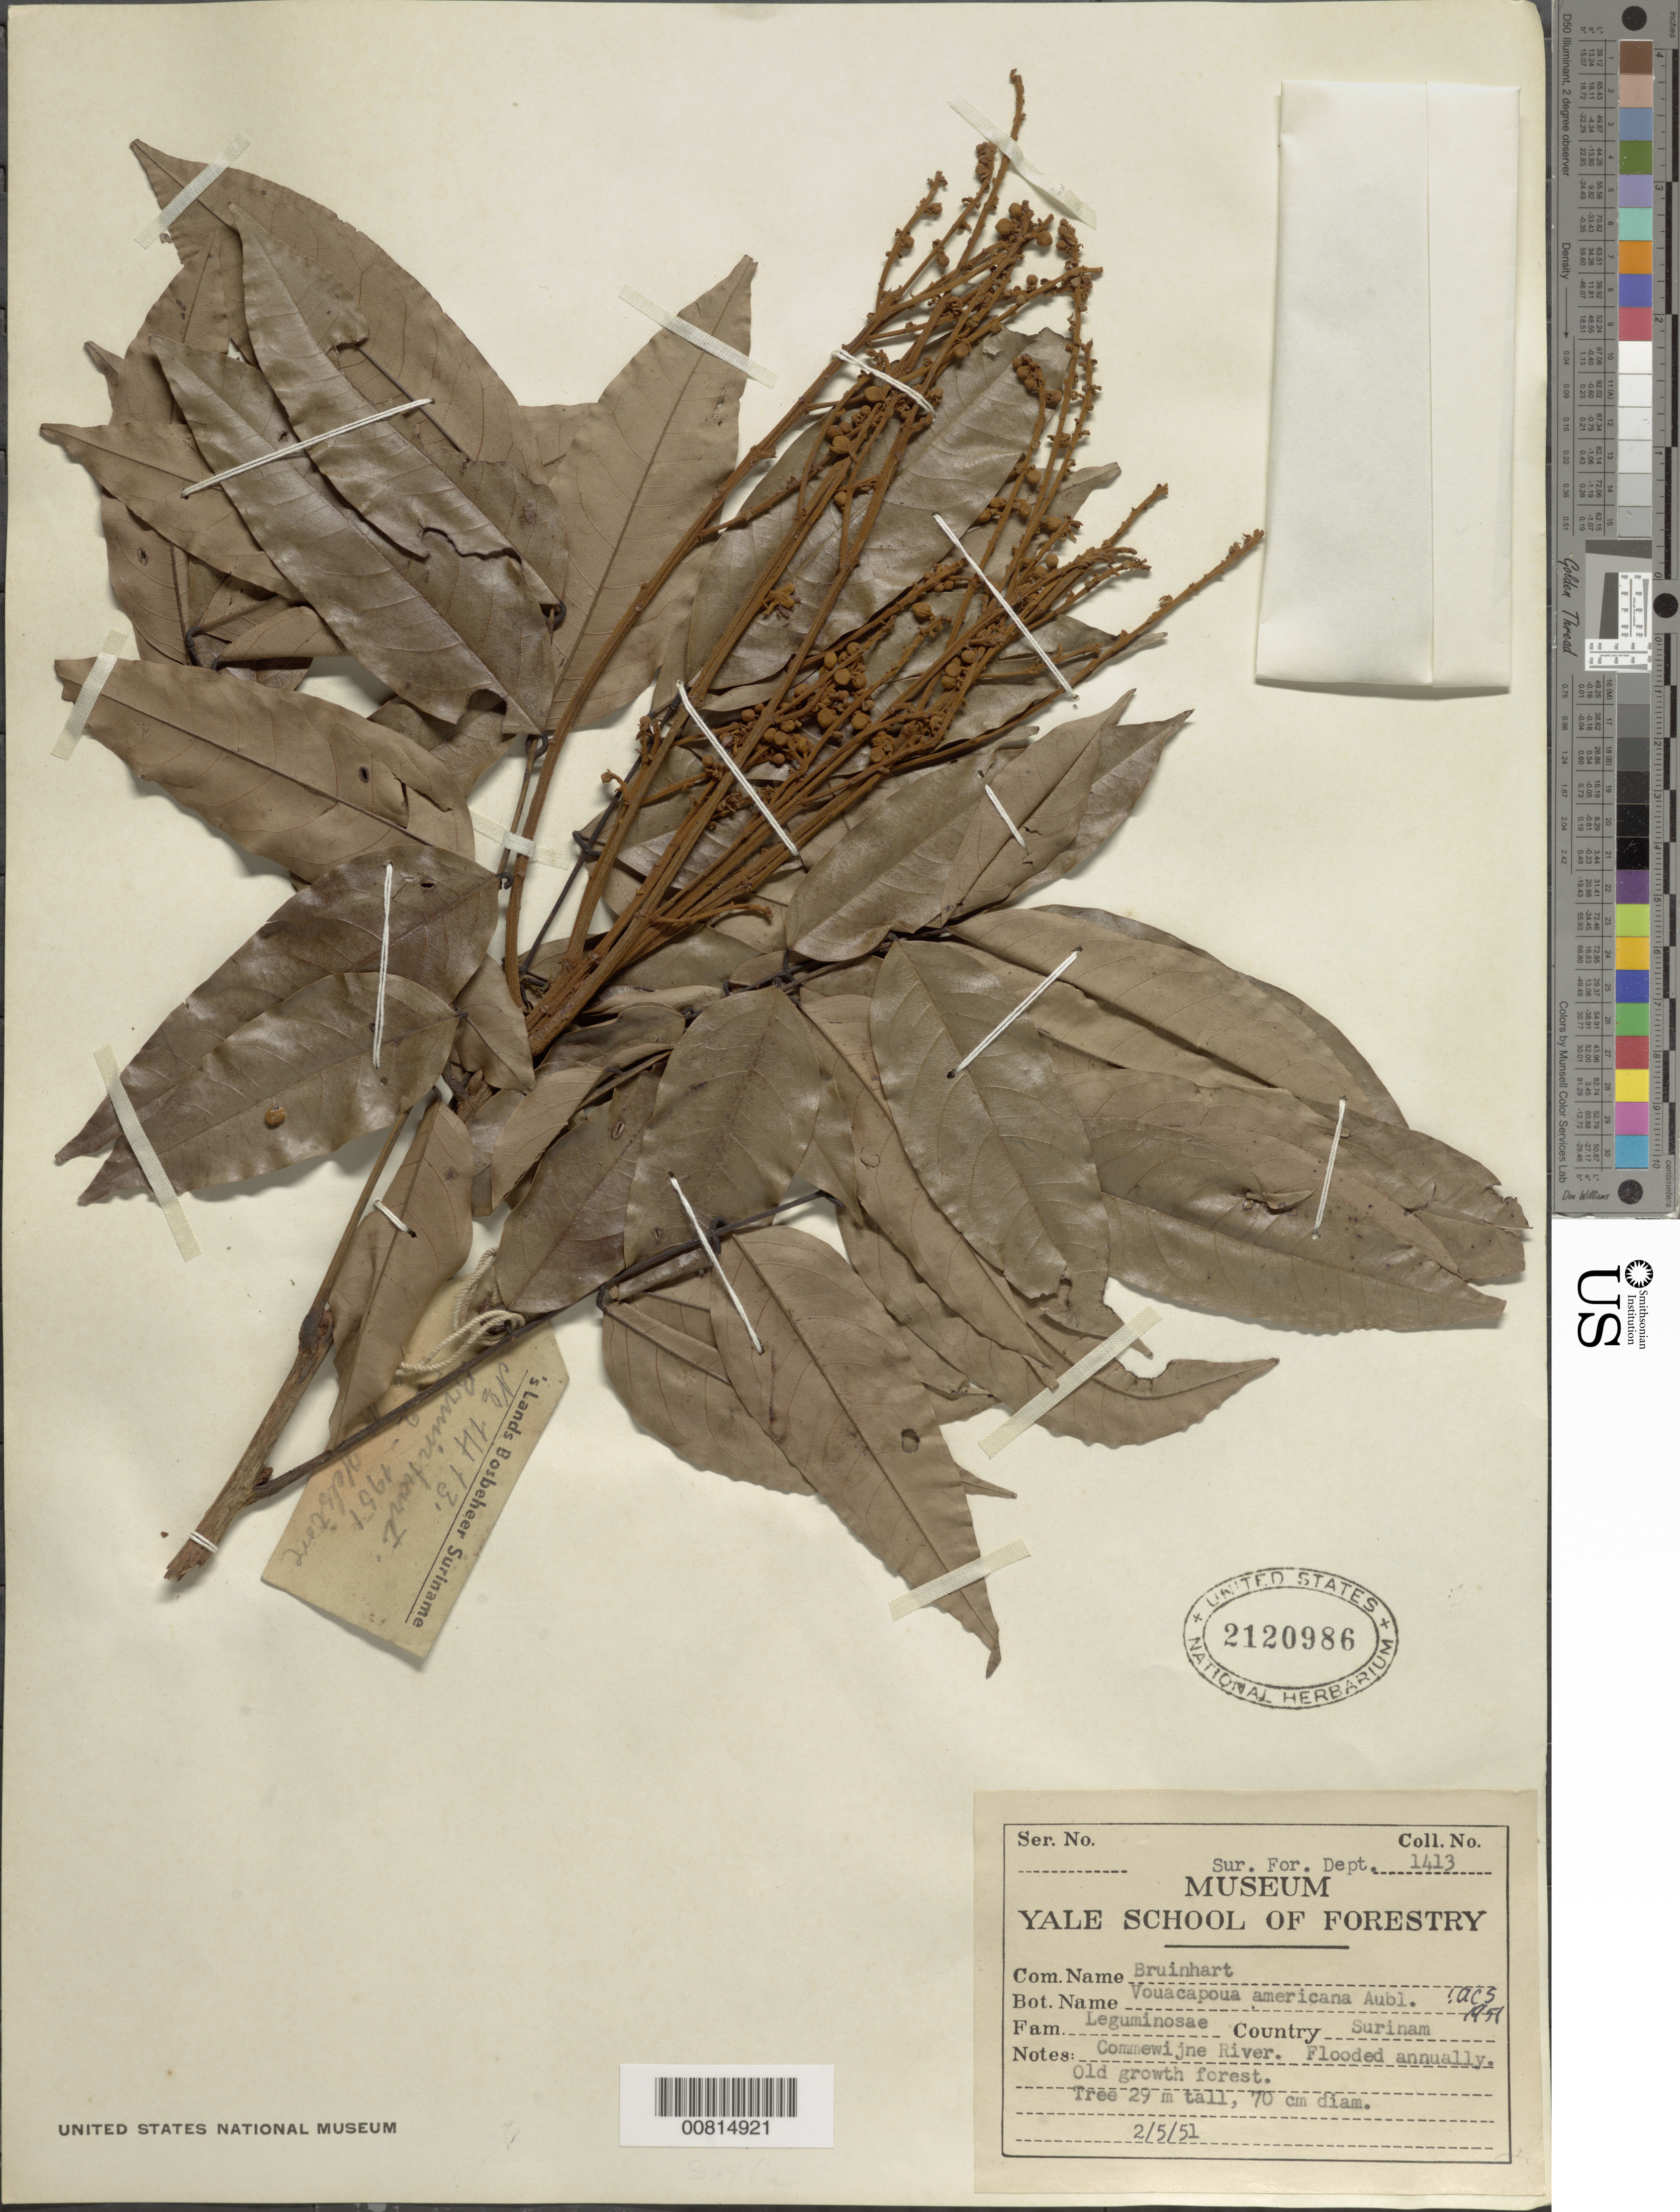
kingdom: Plantae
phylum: Tracheophyta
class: Magnoliopsida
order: Fabales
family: Fabaceae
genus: Vouacapoua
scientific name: Vouacapoua americana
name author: Aubl.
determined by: Smith, A. C.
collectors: Forestry Bureau-Surinam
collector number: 1413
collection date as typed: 5-Feb-51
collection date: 1951-02-05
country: Suriname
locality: Commewijne R.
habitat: Old growth forest, flooded annually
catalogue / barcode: US 2120986